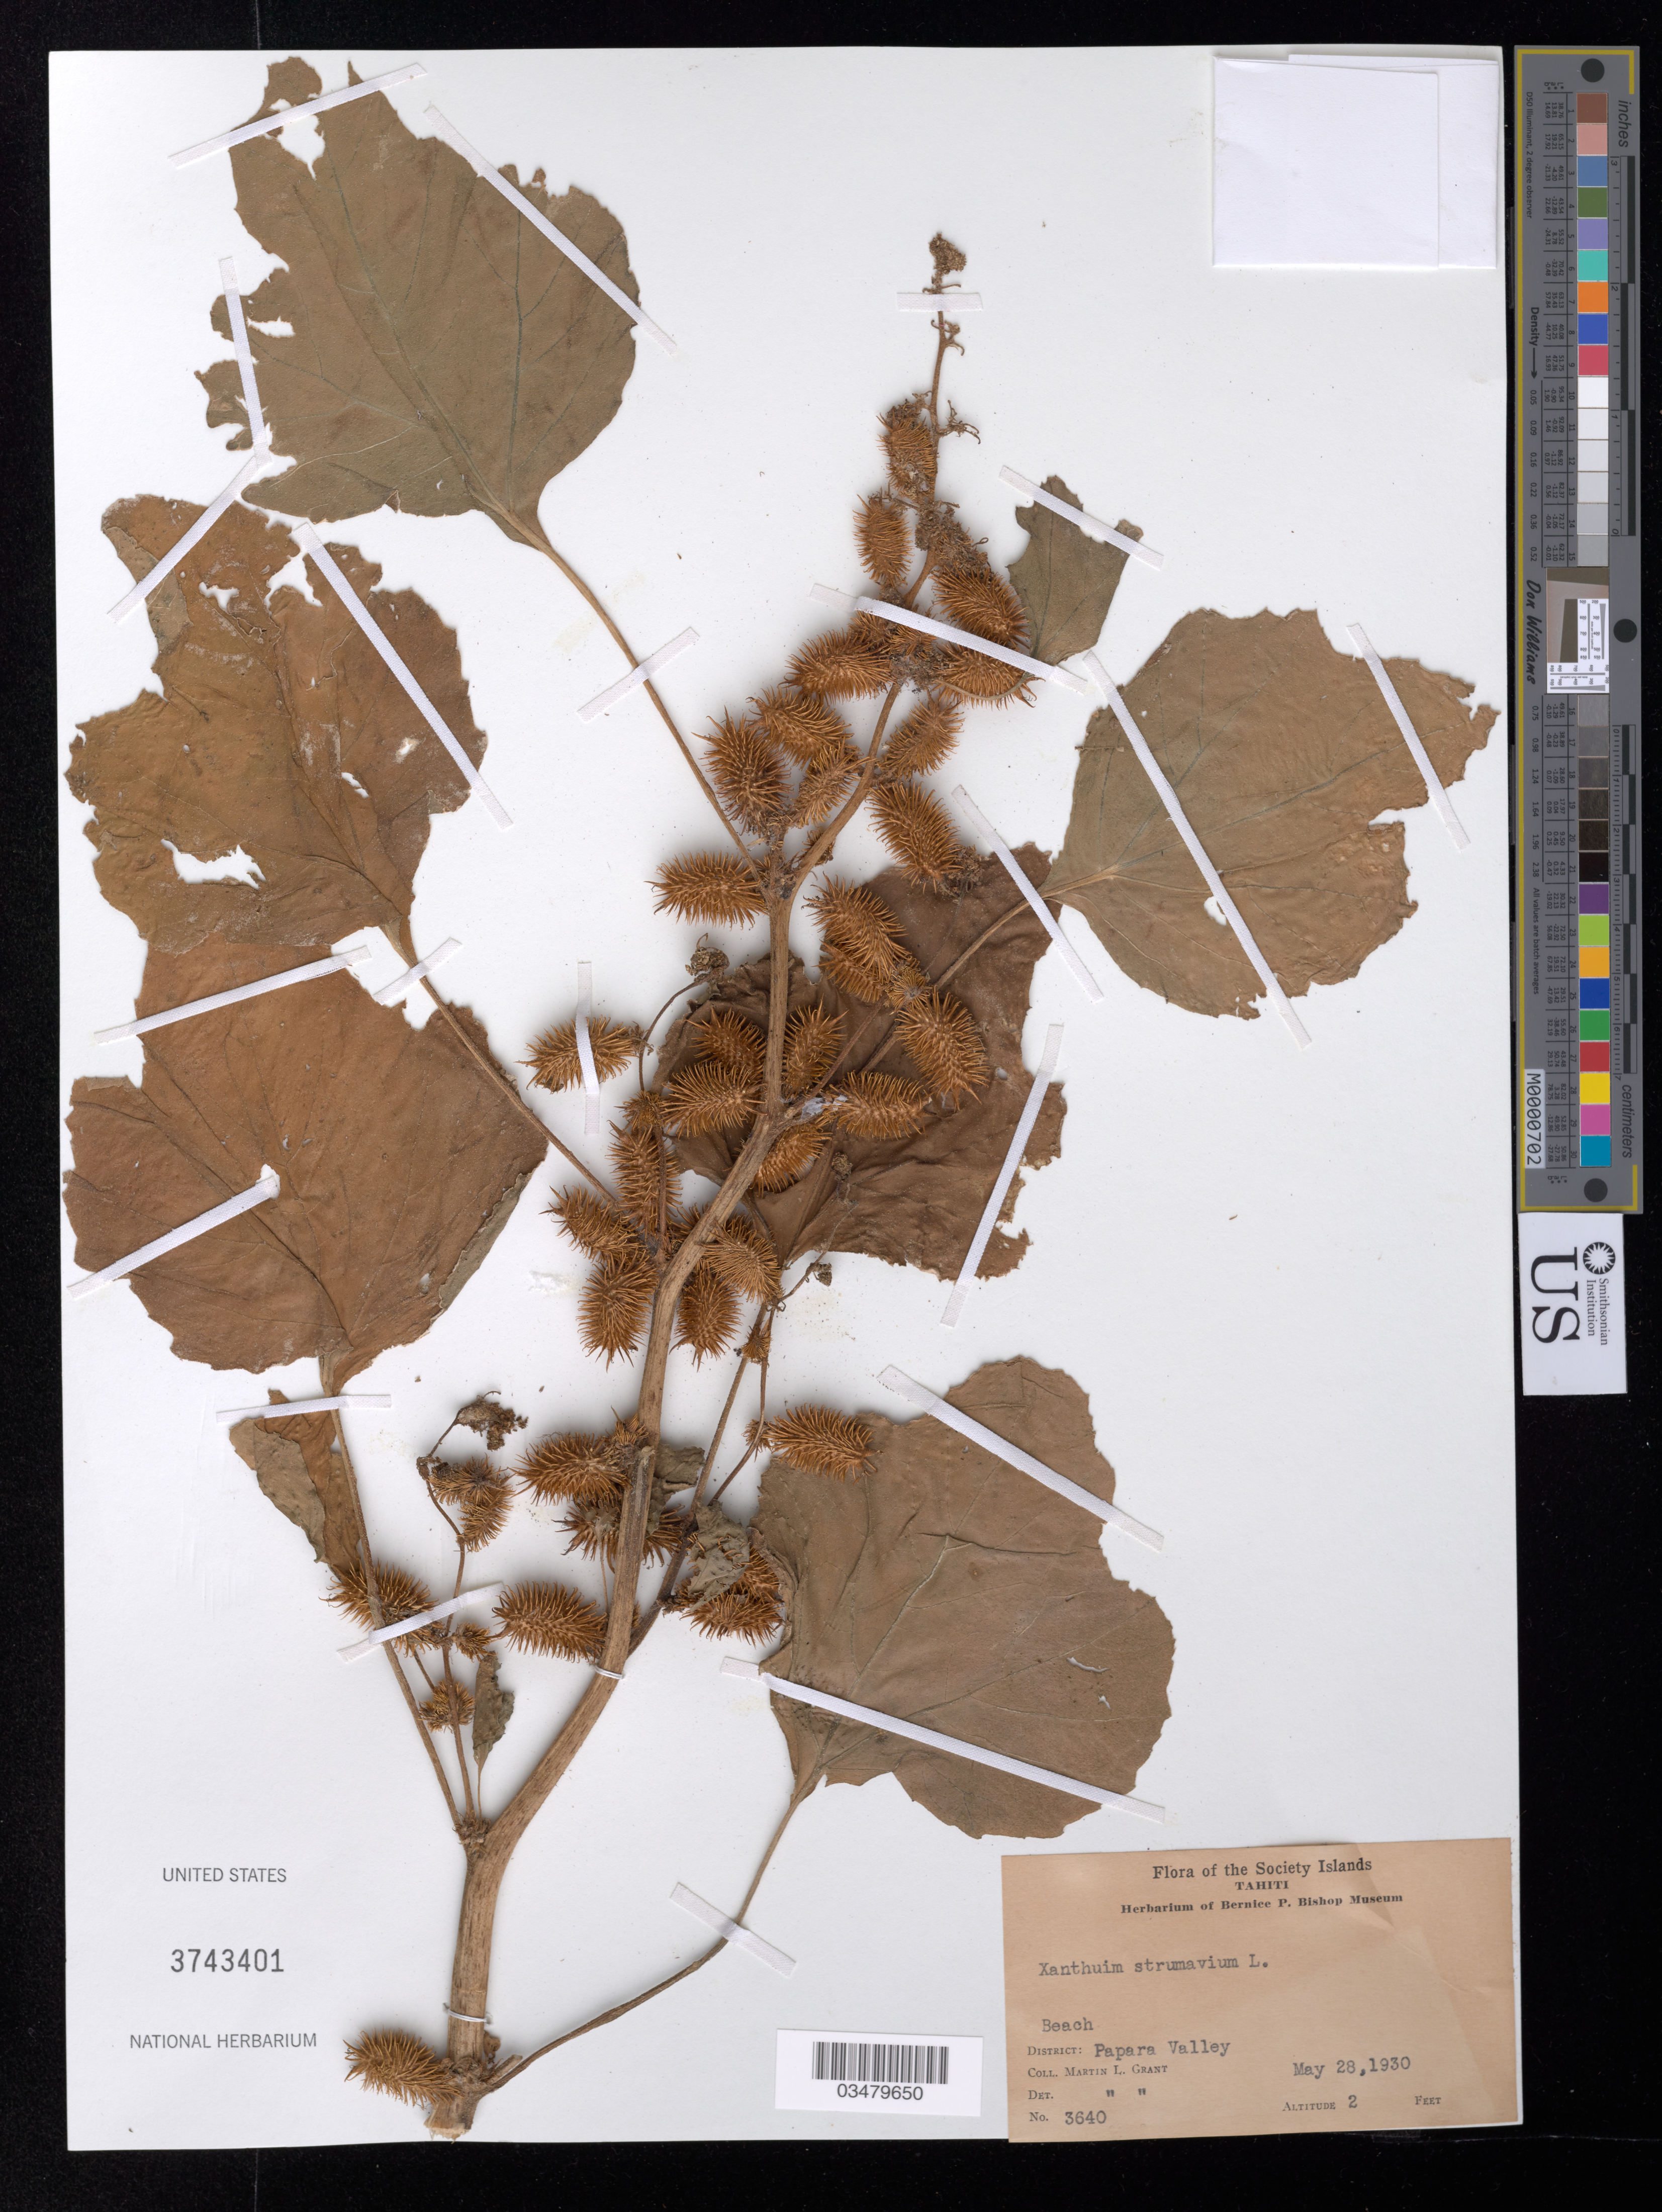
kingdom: Plantae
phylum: Tracheophyta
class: Magnoliopsida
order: Asterales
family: Asteraceae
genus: Xanthium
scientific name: Xanthium strumarium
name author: L.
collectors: M. L. Grant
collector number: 3640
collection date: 1930-05-28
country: French Polynesia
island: Tahiti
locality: The Society Islands. Tahiti. Dist: Papara Valley.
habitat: Beach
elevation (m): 1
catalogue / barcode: US 3743401